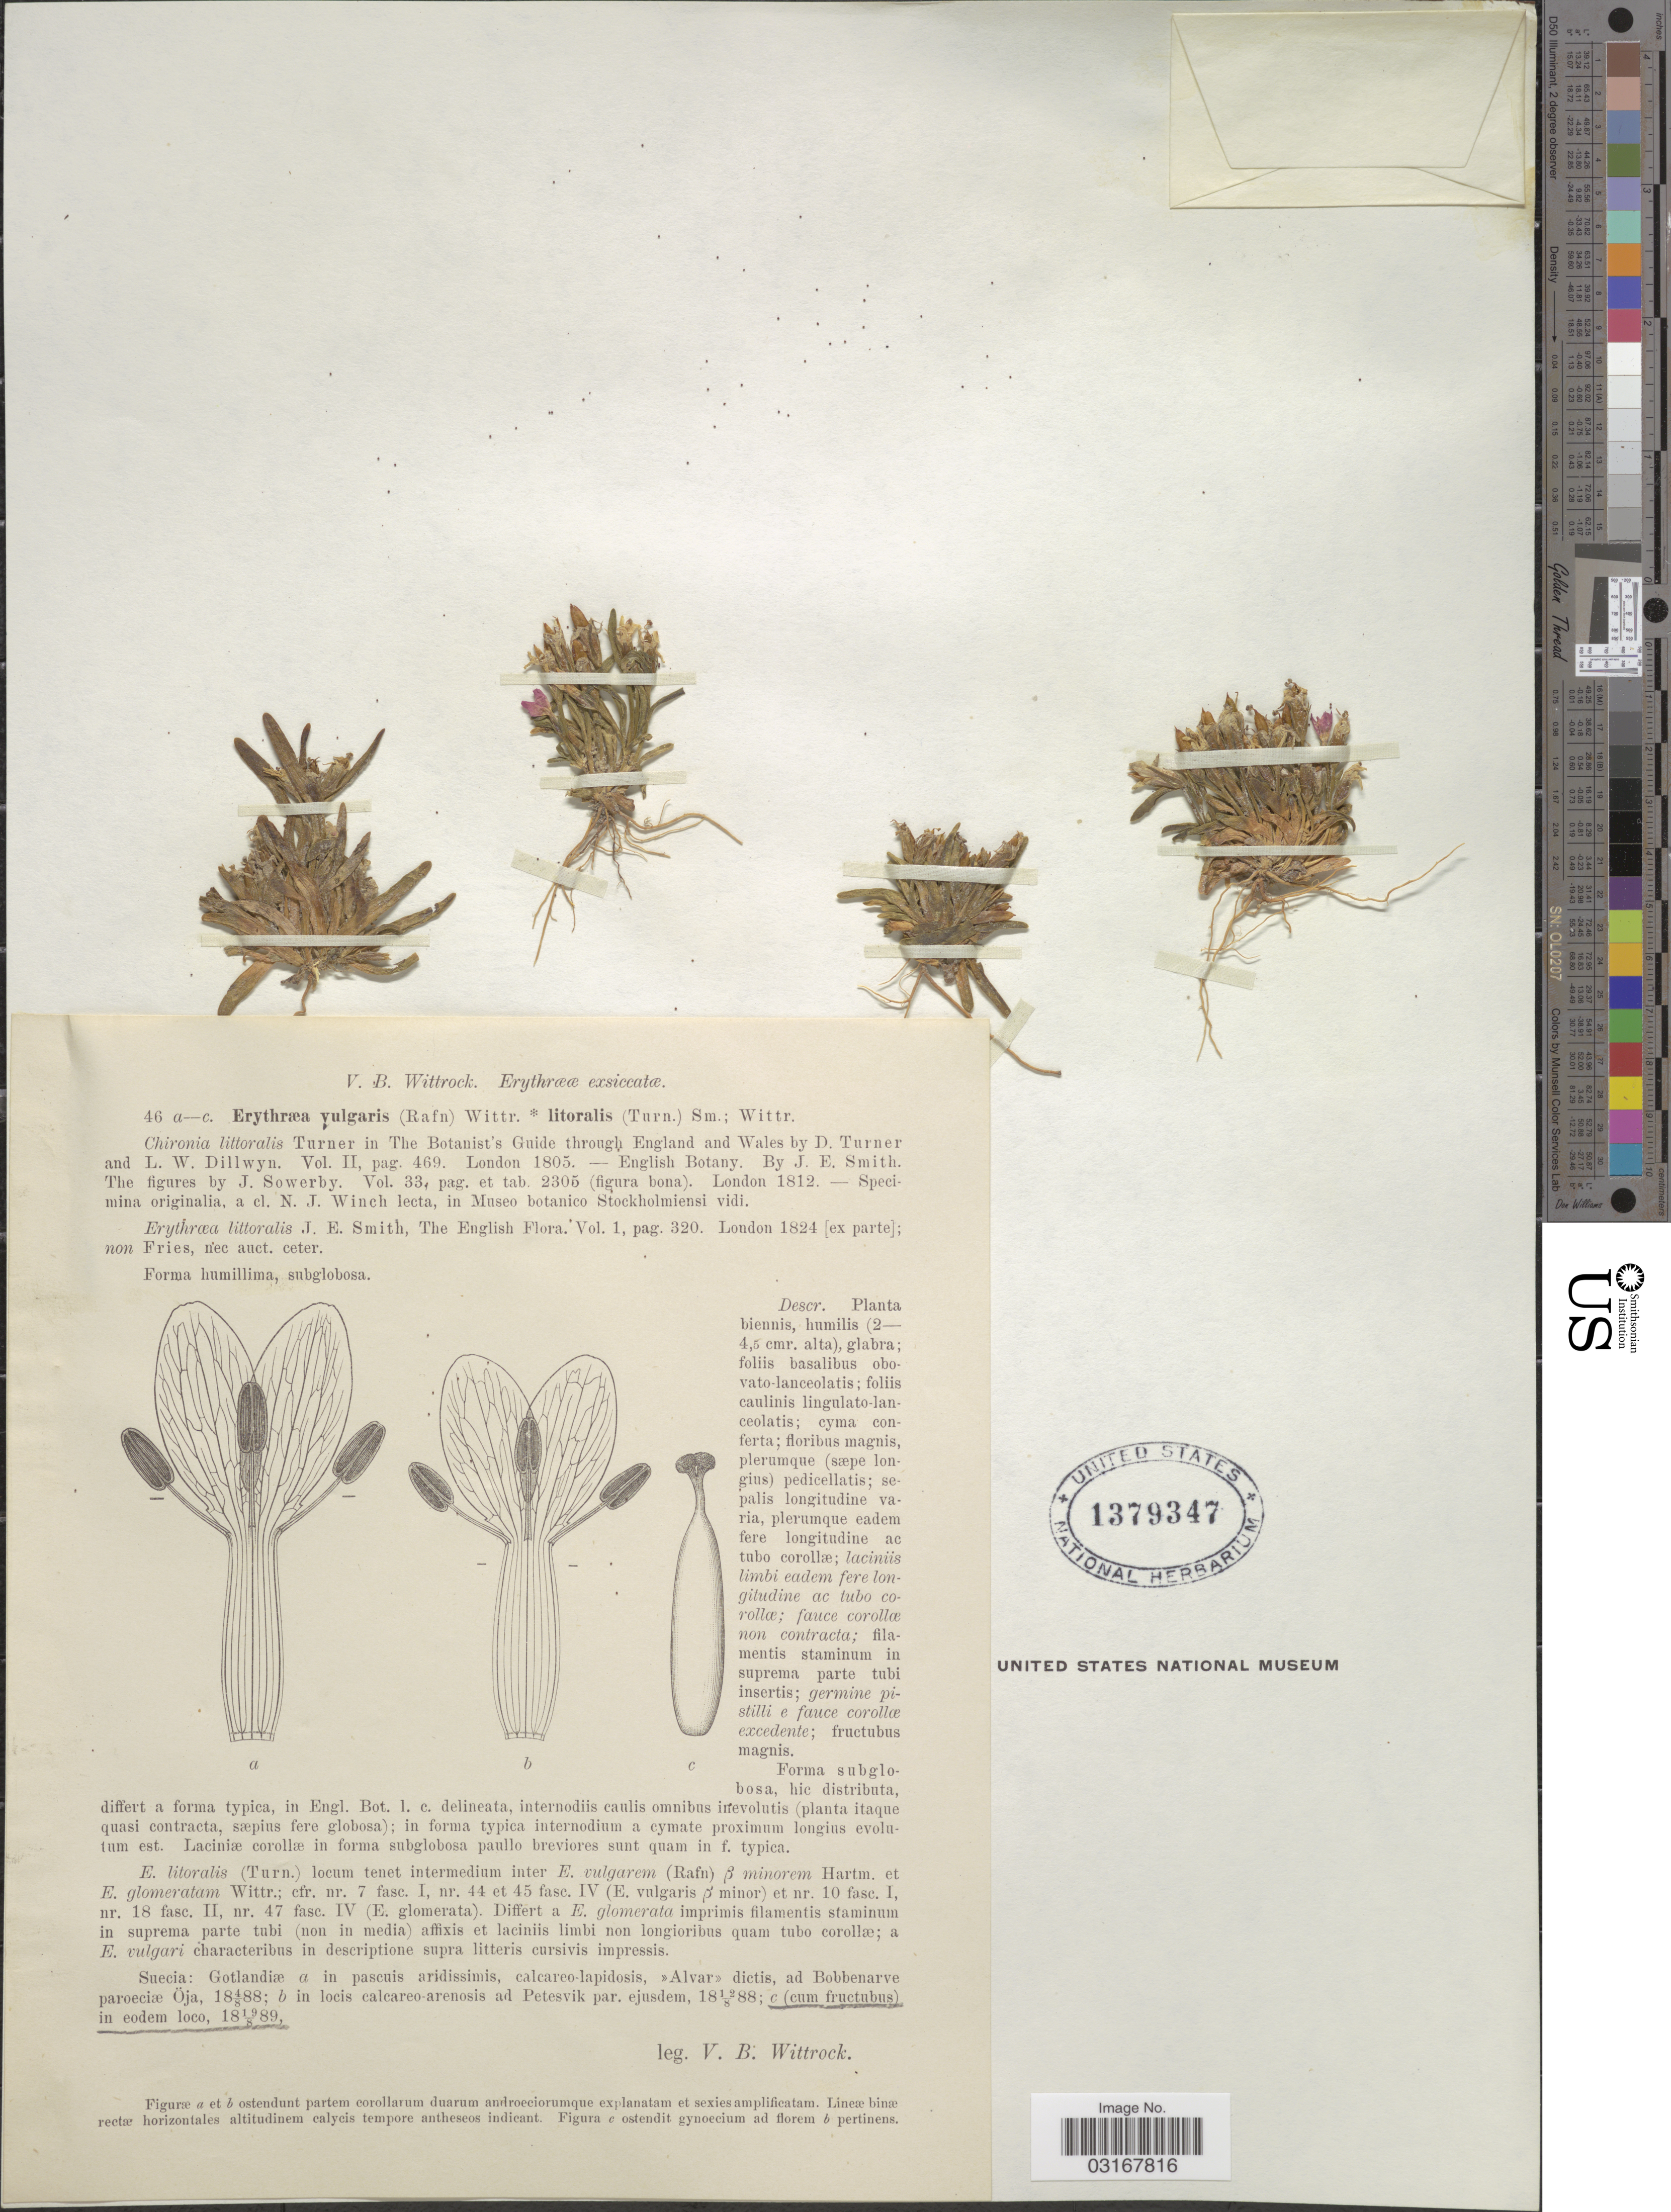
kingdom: Plantae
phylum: Tracheophyta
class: Magnoliopsida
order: Gentianales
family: Gentianaceae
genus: Centaurium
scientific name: Centaurium vulgaris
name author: Godr.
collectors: V. Wittrock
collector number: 46c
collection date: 1889-08-19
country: Sweden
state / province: Gotland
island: Gotland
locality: Suecia: Gotlandiæ, (cum fructubus) in eodem loco.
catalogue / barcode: US 1379347